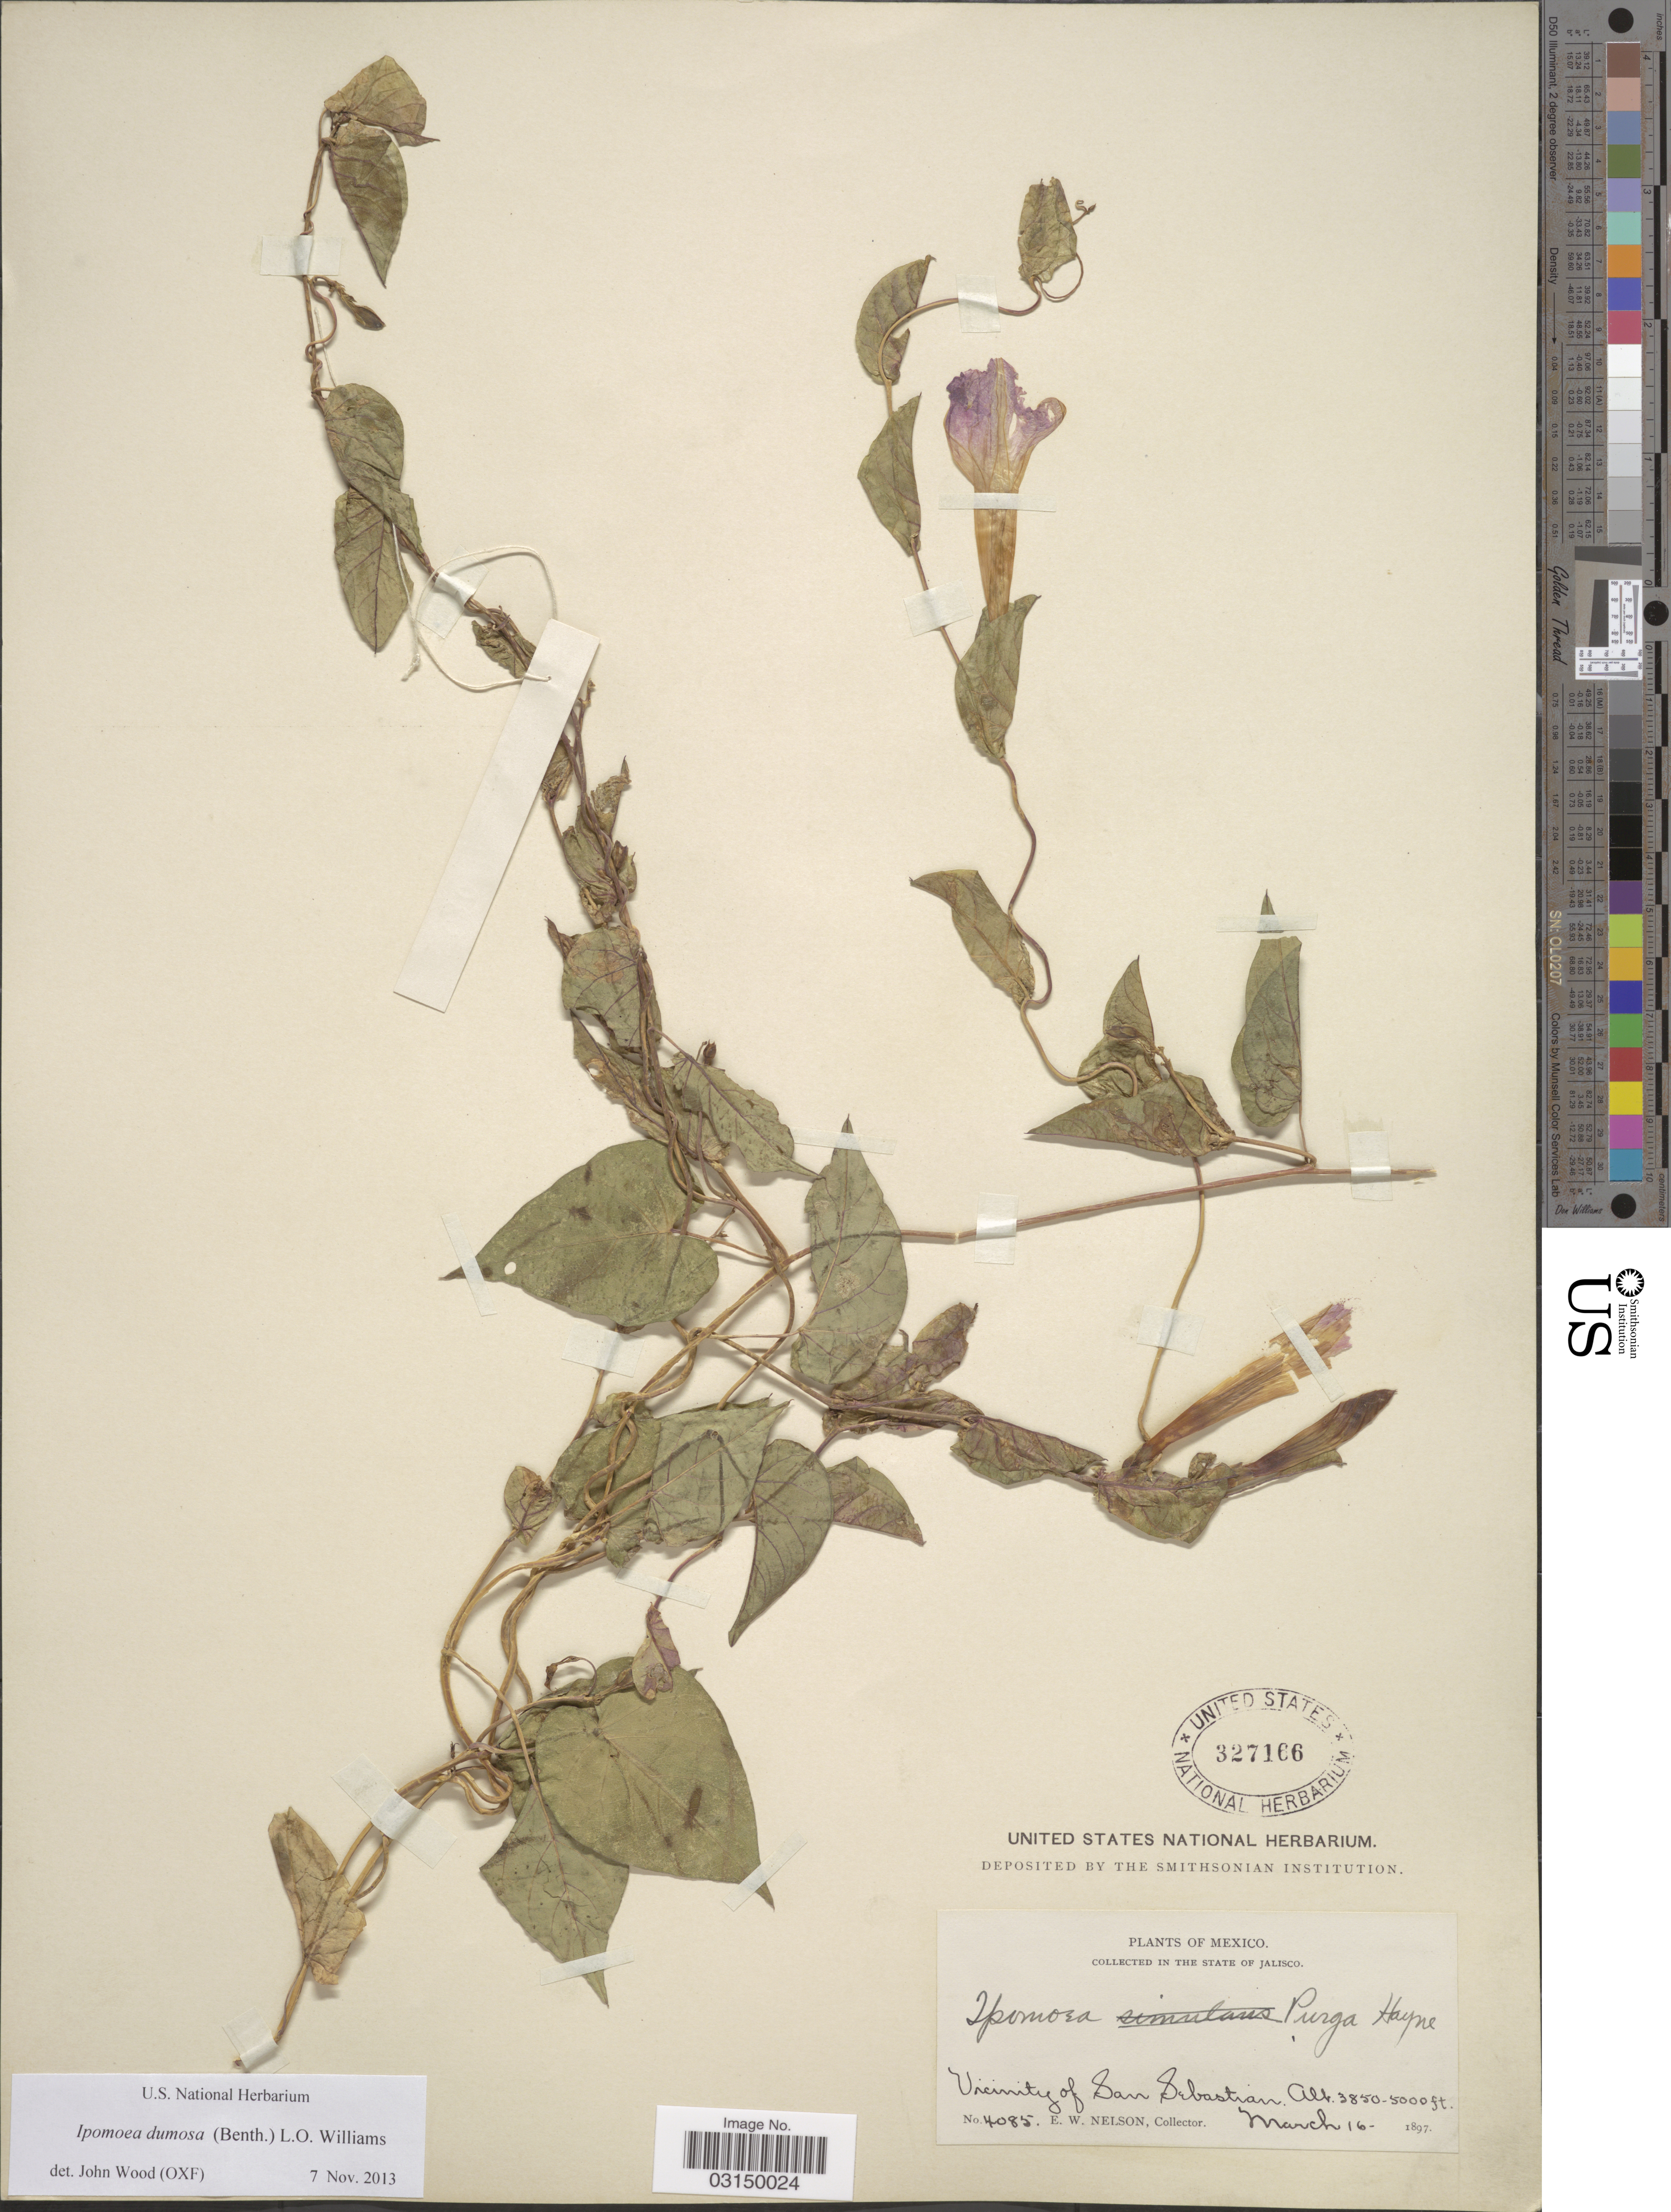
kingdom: Plantae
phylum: Tracheophyta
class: Magnoliopsida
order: Solanales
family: Convolvulaceae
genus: Ipomoea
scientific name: Ipomoea dumosa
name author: (Benth.) L.O. Williams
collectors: E. W. Nelson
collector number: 4085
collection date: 1897-03-16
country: Mexico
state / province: Jalisco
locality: Vicinity of San Sebastian.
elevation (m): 1173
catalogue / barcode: US 327166